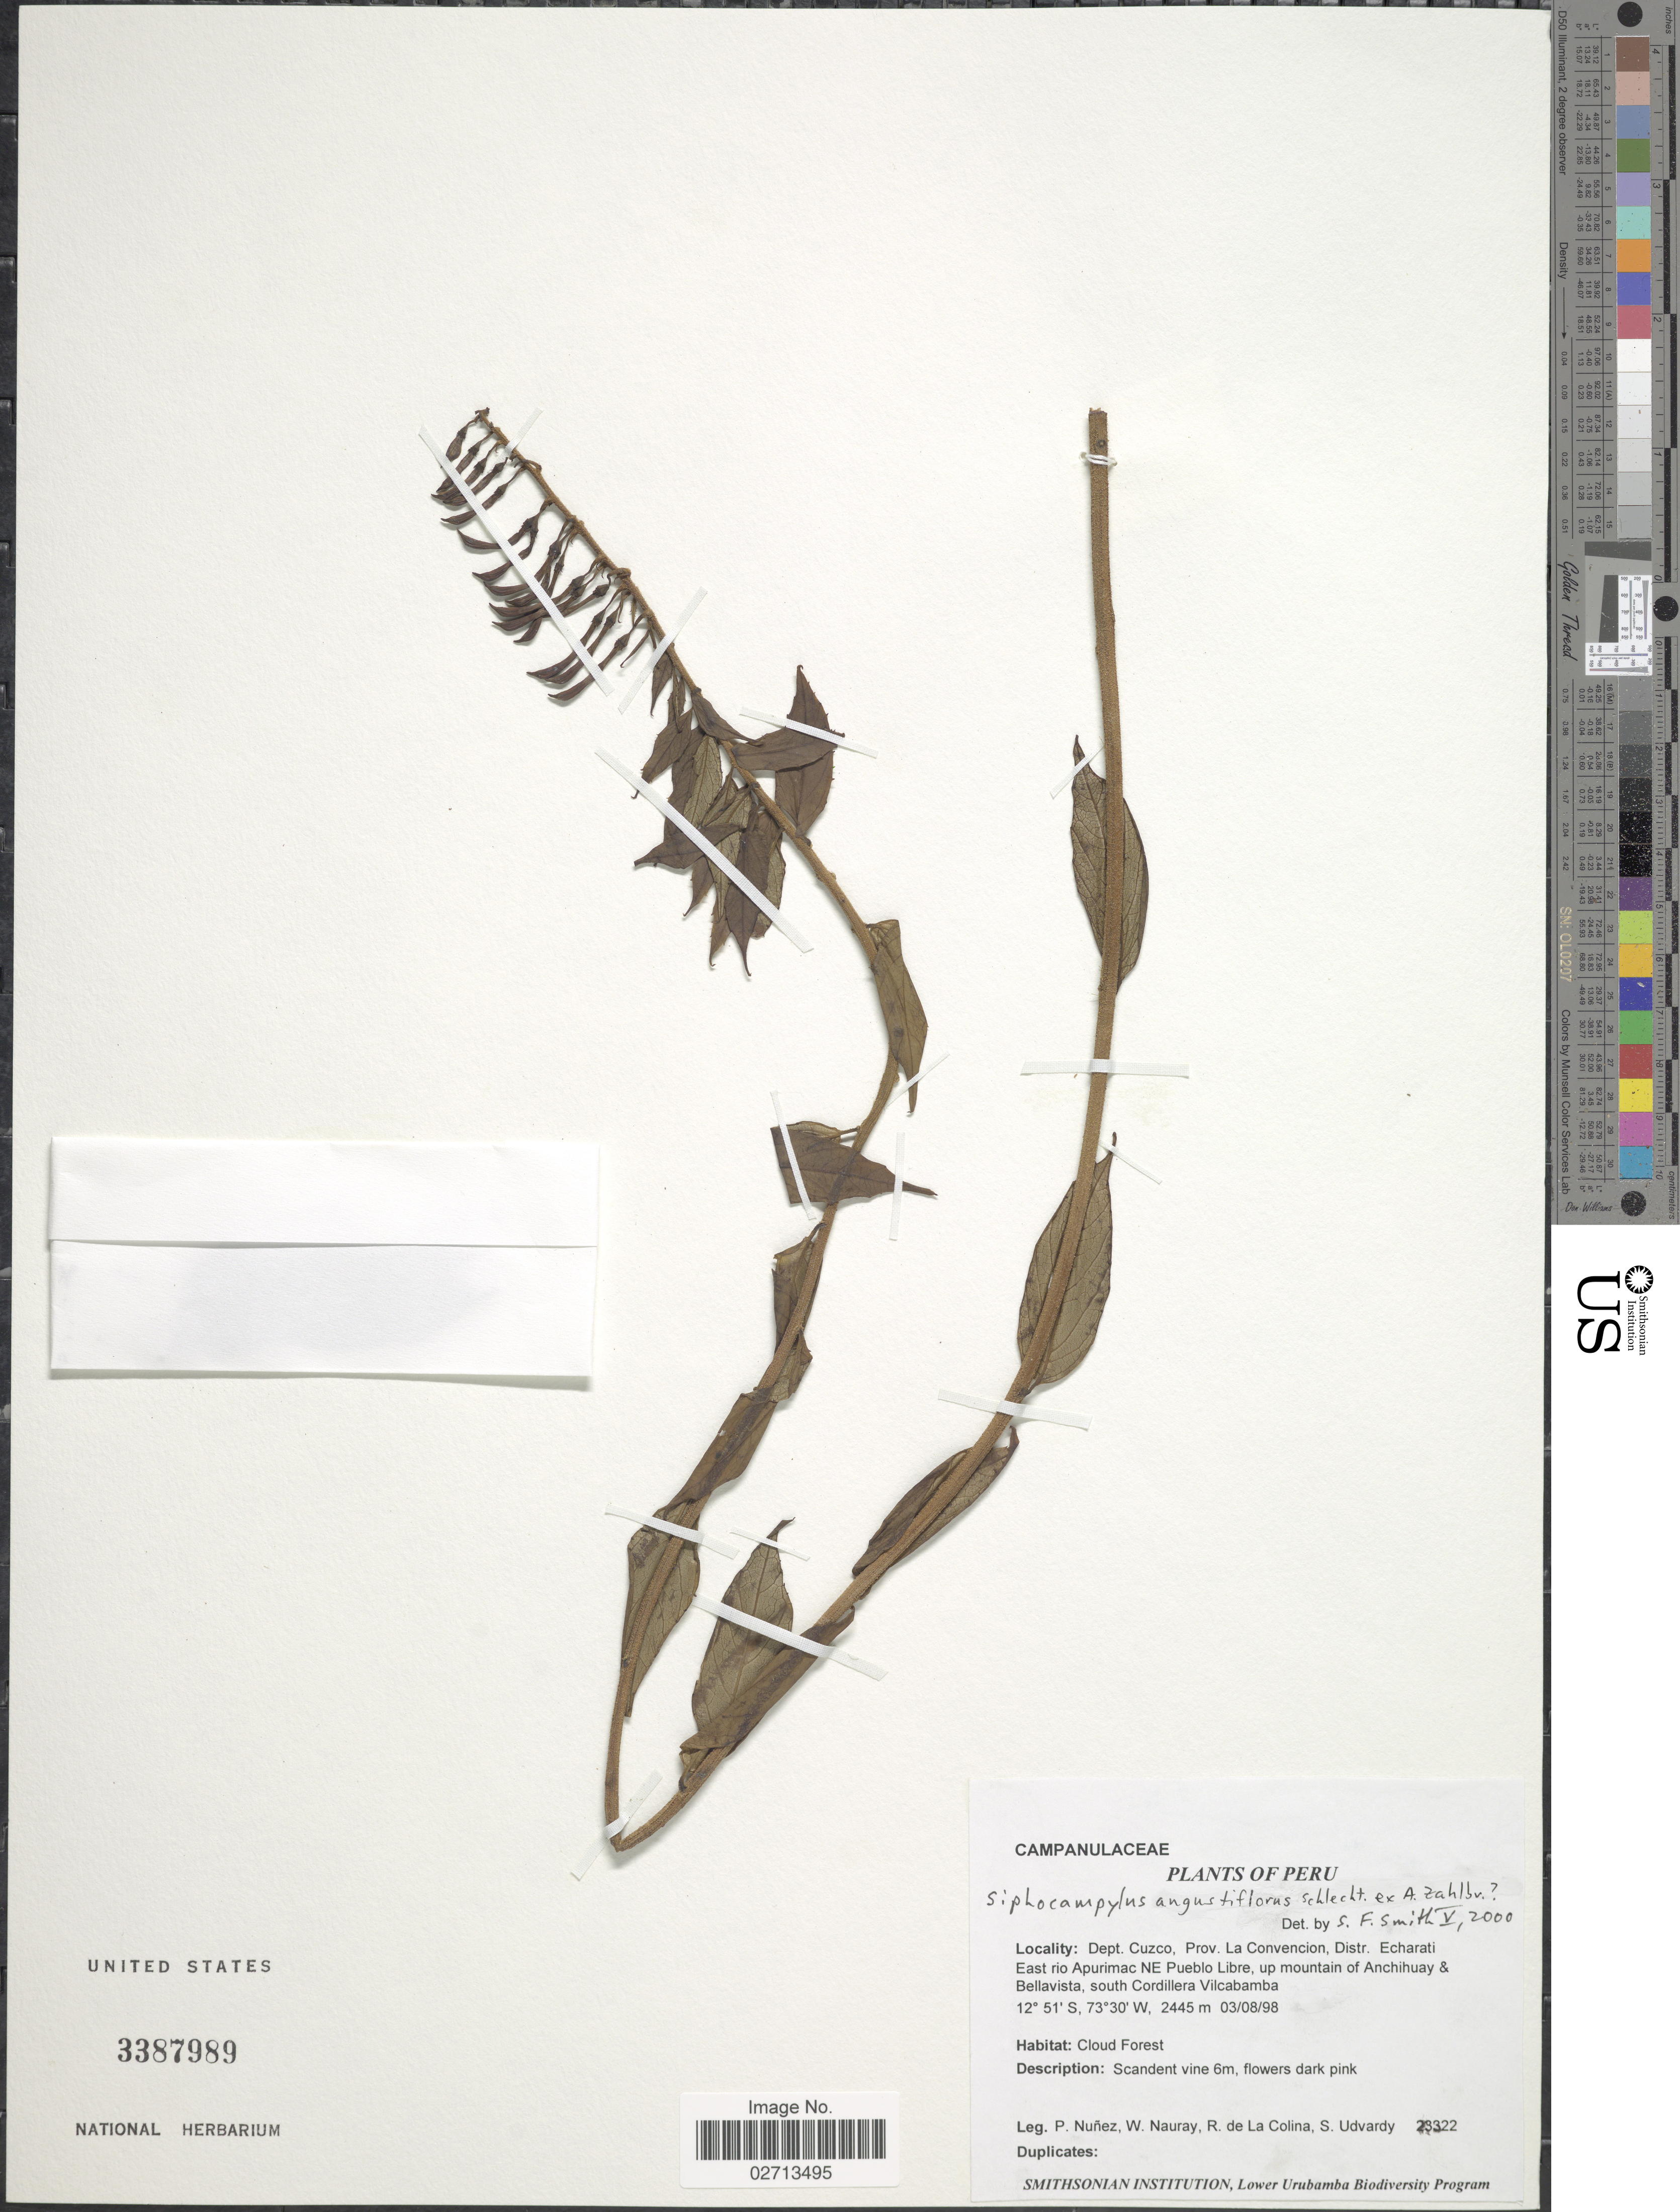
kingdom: Plantae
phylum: Tracheophyta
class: Magnoliopsida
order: Asterales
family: Campanulaceae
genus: Siphocampylus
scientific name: Siphocampylus angustiflorus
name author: Schltdl. ex Zahlbr.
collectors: P. Nuñez V., W. Nauray, R. Colina & S. Udvardy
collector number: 23322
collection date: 1998-08-03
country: Peru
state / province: Cusco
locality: Prov. La Convencion. Distr. Echarati East rio Apurimac NE Pueblo Libre, up mountain of Anchihuay & Bellavista south Cordillera Vilcabamba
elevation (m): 2445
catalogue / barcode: US 3387989